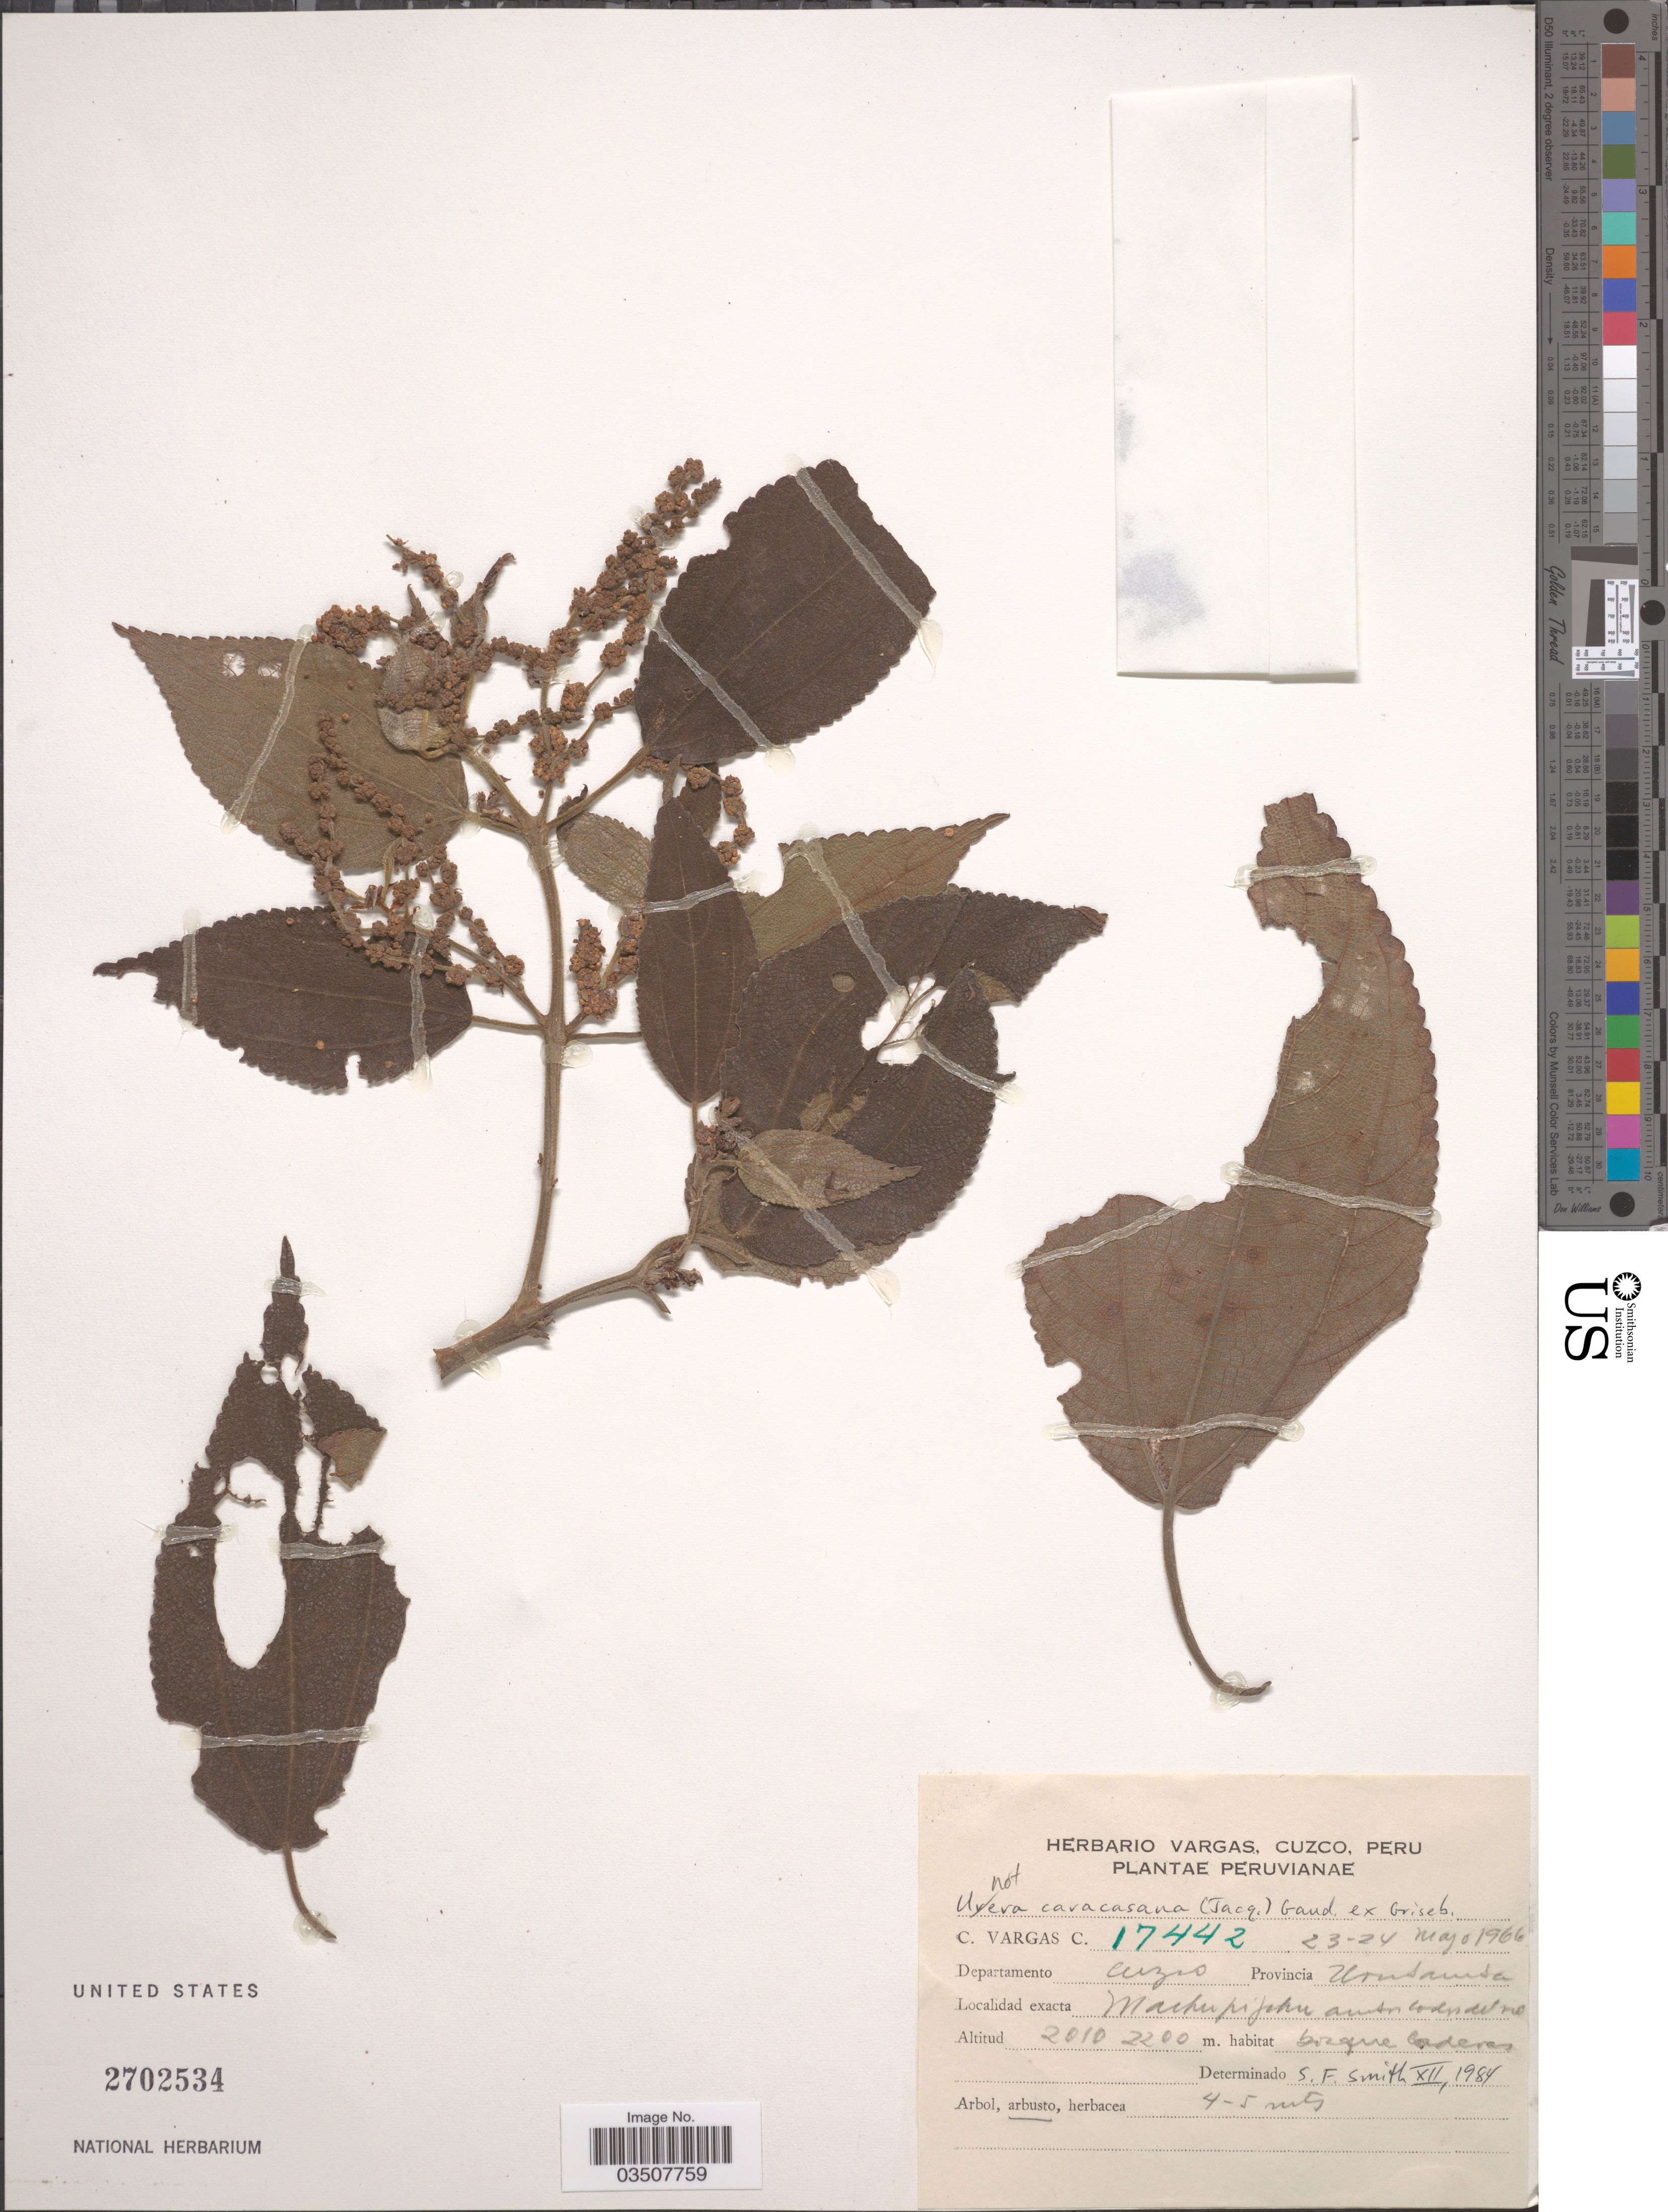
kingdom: Plantae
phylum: Tracheophyta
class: Magnoliopsida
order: Rosales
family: Urticaceae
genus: Boehmeria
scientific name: Boehmeria sp.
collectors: C. Vargas Calderón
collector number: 17442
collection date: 1966-05-23/1966-05-24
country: Peru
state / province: Cusco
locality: Departamento Cuzco. Provincia Urubamba. Machupichu a mtn coep del rio. [interpreted]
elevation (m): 2010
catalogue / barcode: US 2702534